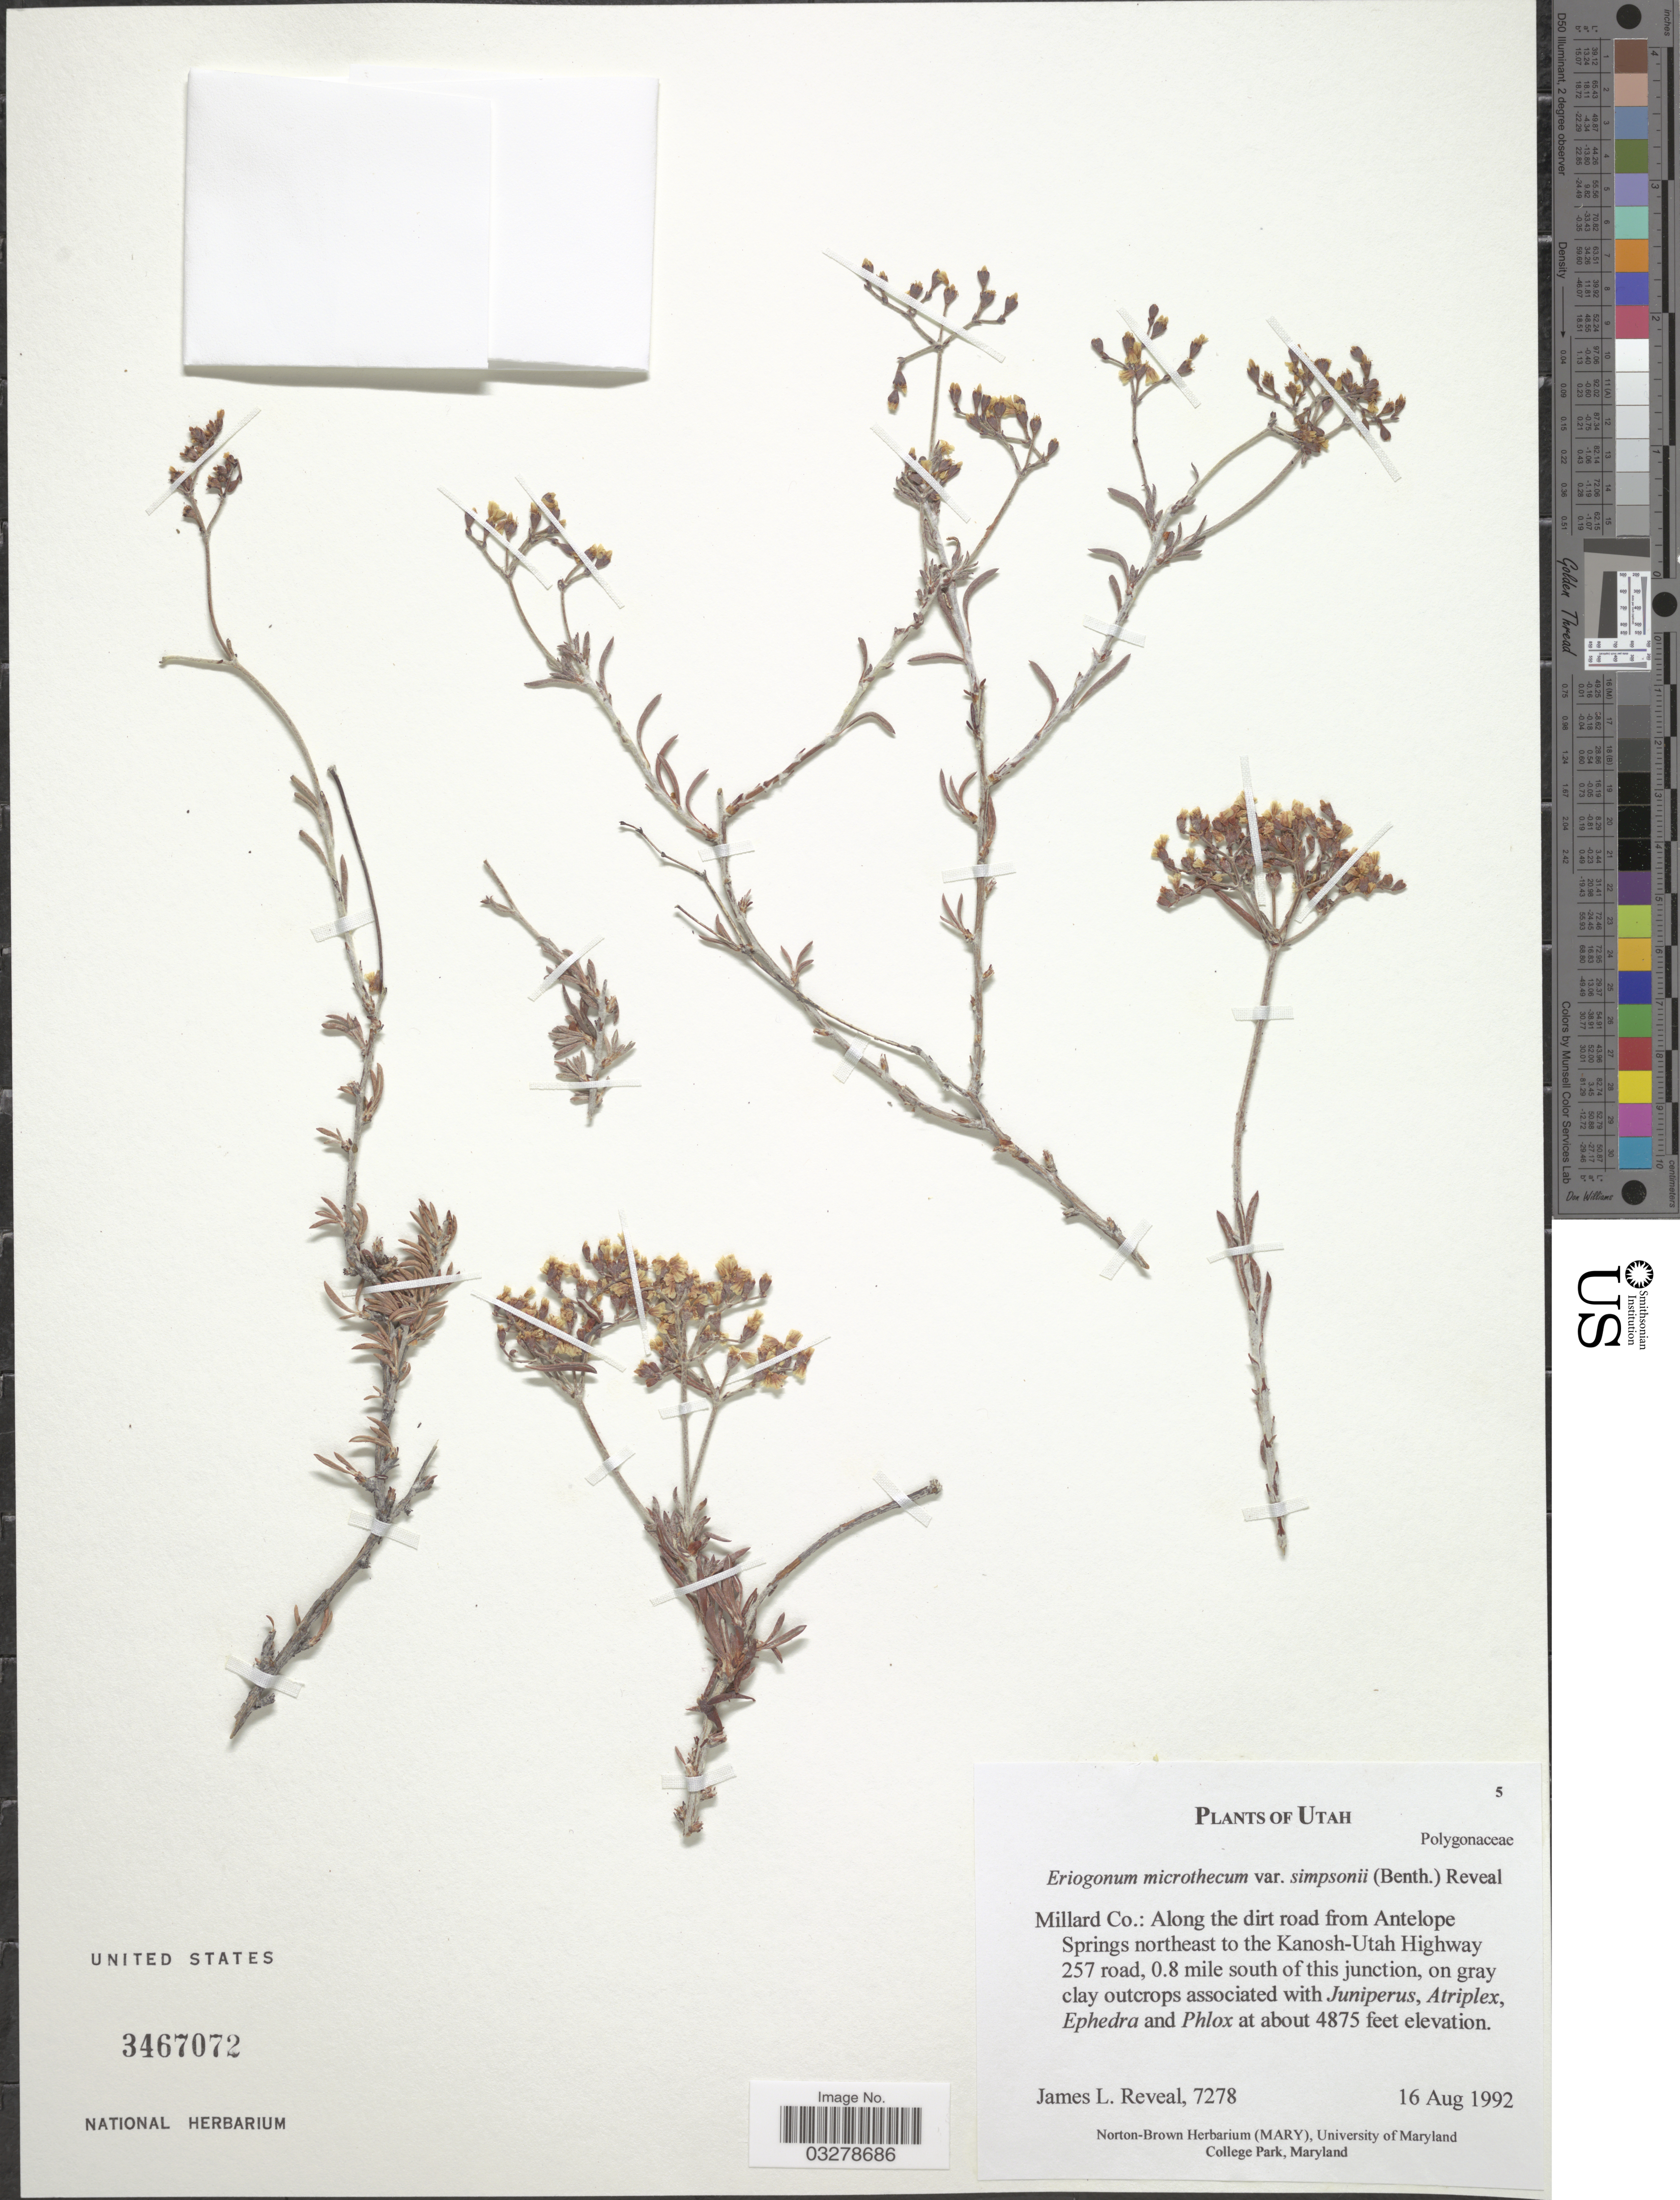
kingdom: Plantae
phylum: Tracheophyta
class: Magnoliopsida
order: Caryophyllales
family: Polygonaceae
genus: Eriogonum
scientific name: Eriogonum microtheca var. simpsonii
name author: (Benth.) Reveal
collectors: J. L. Reveal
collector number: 7278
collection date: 1992-08-16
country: United States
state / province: Utah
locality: Millard Co.: Along the dirt road from Antelope Springs northeast to the Kanosh-Utah Highway 257 road, 0.8 mile south of this junction.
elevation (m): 1486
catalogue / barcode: US 3467072